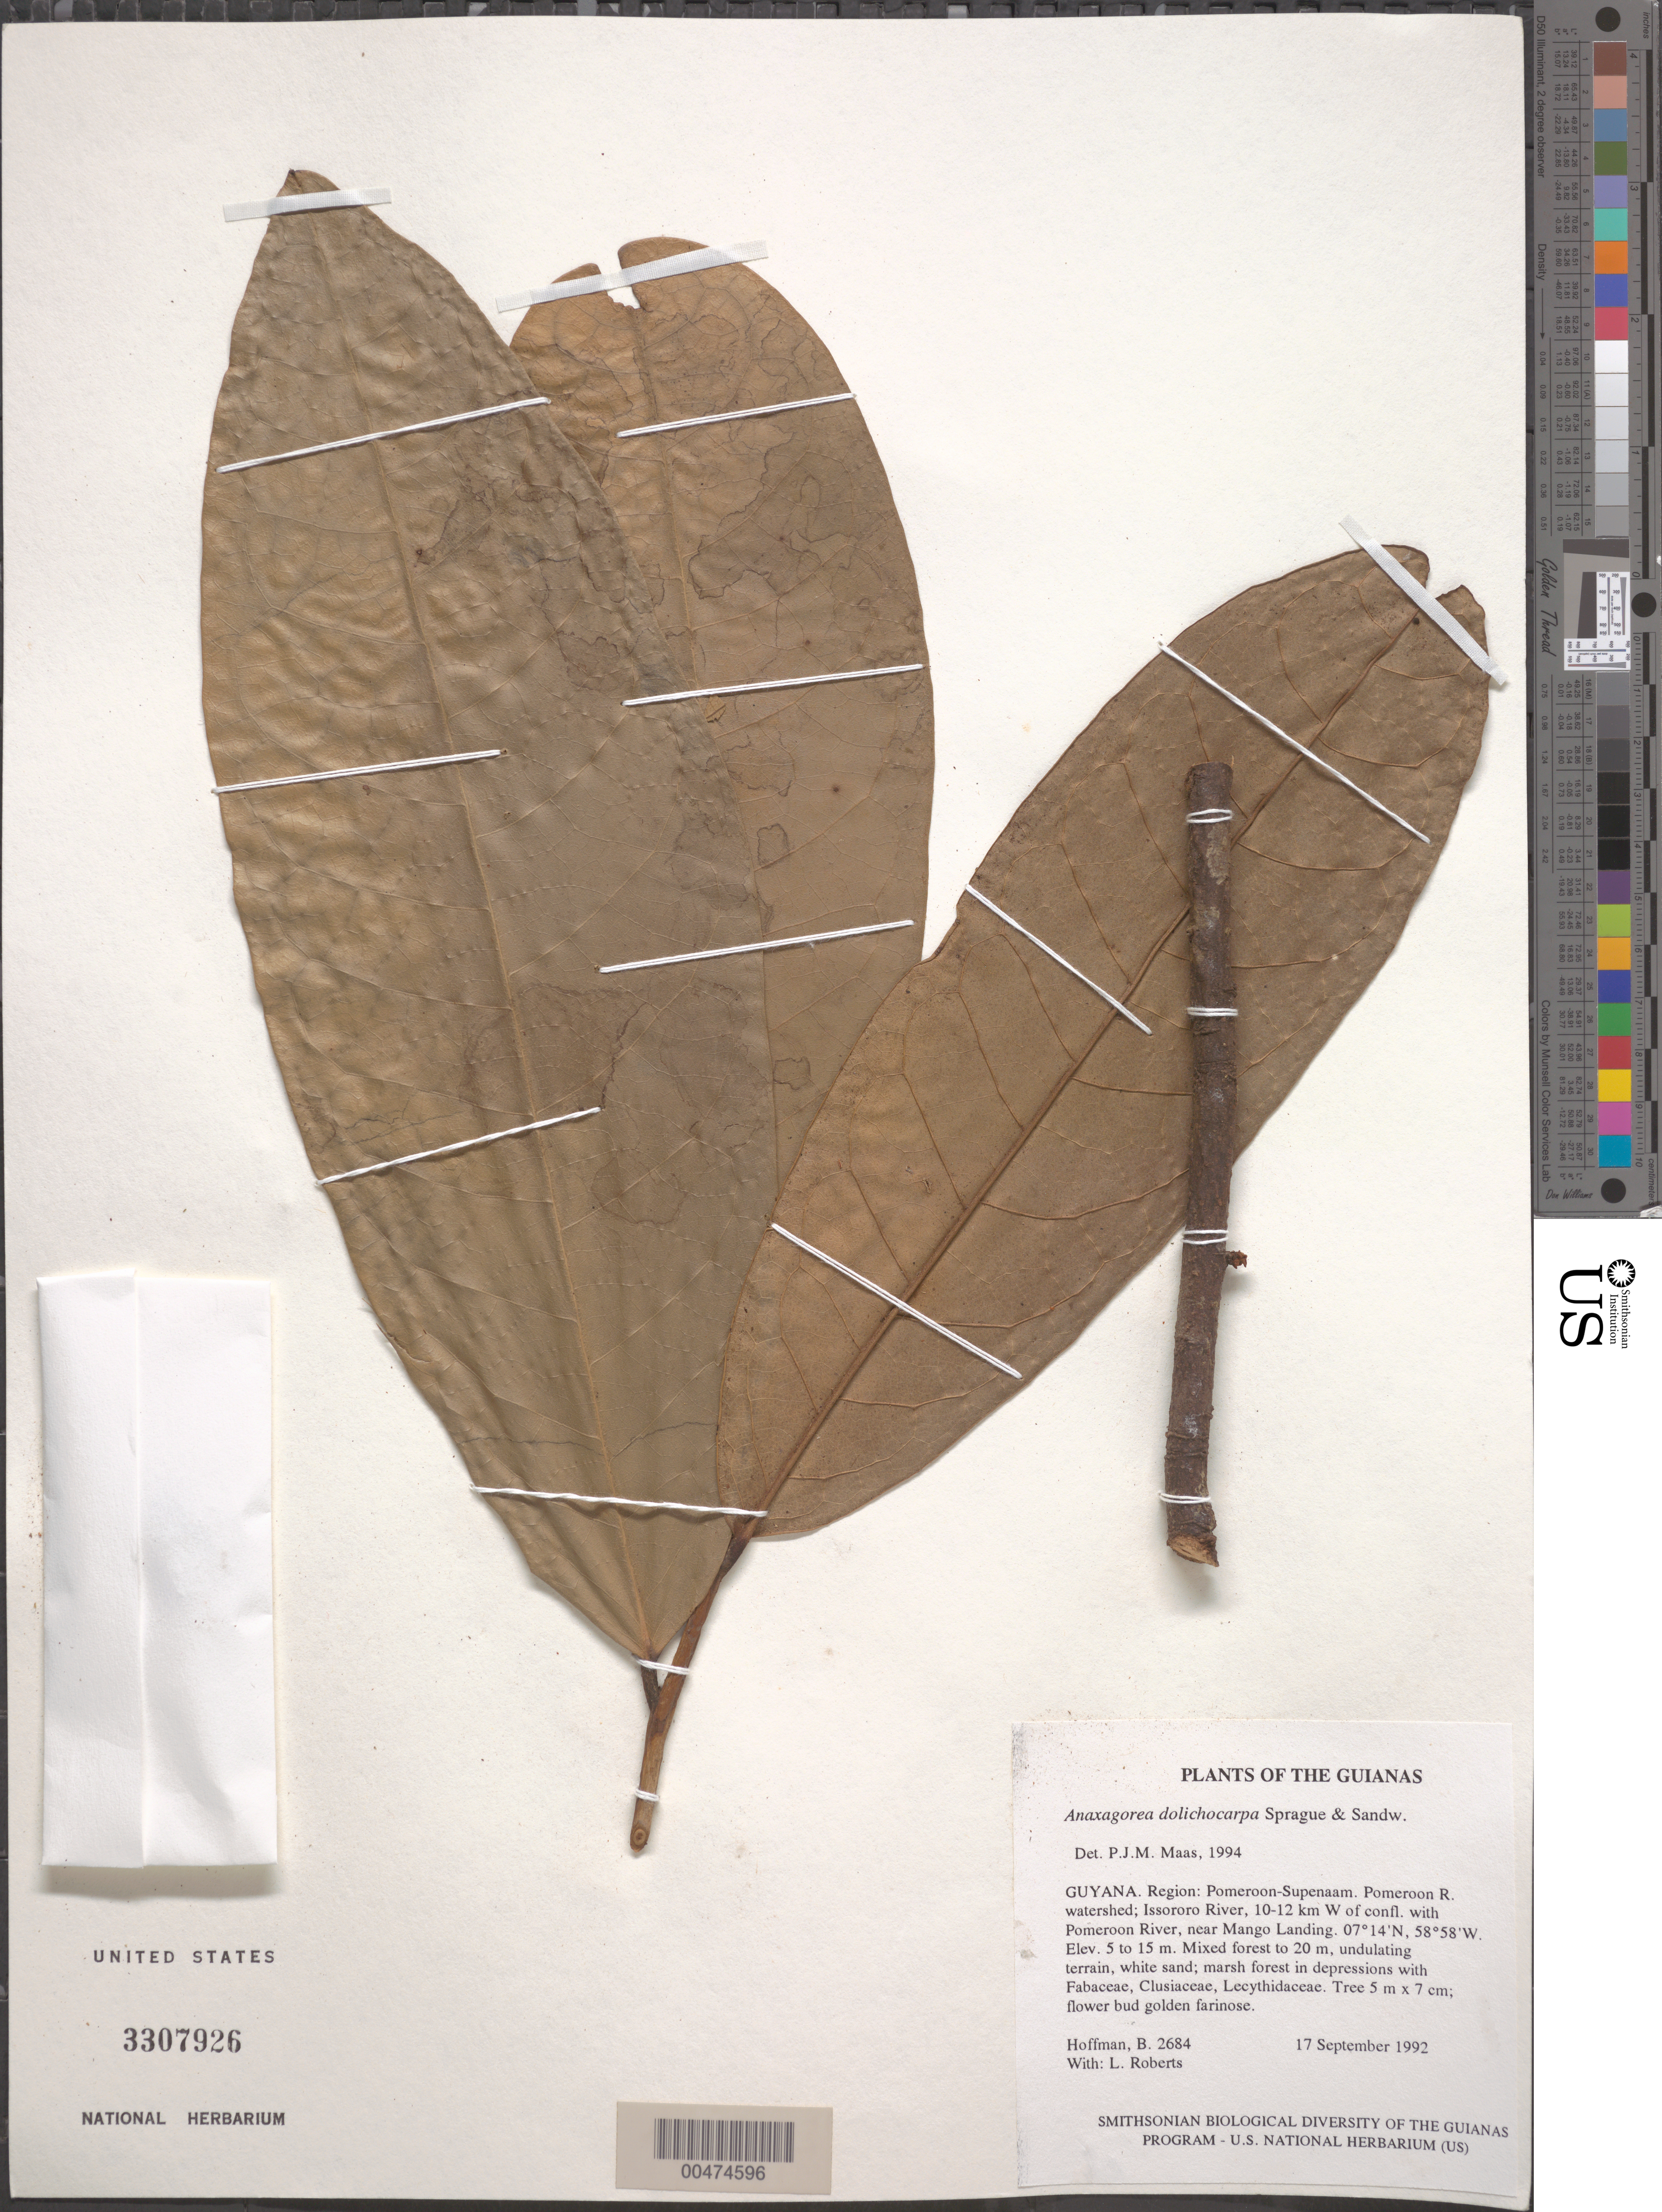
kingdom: Plantae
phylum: Tracheophyta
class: Magnoliopsida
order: Magnoliales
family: Annonaceae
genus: Anaxagorea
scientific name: Anaxagorea dolichocarpa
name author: Sprague & Sandwith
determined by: Maas, Paul J. M.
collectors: B. Hoffman & L. Roberts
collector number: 2684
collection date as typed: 17 September 1992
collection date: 1992-09-17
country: Guyana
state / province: Pomeroon-Supenaam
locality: Pomeroon River watershed; Issororo River, 10-12 km W of confluence with Pomeroon River, near Mango Landing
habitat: Mixed forest to 20 m, undulating terrain, white sand; marsh forest in depressions with Fabaceae, Clusiaceae, Lecythidaceae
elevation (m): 5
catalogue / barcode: US 3307926